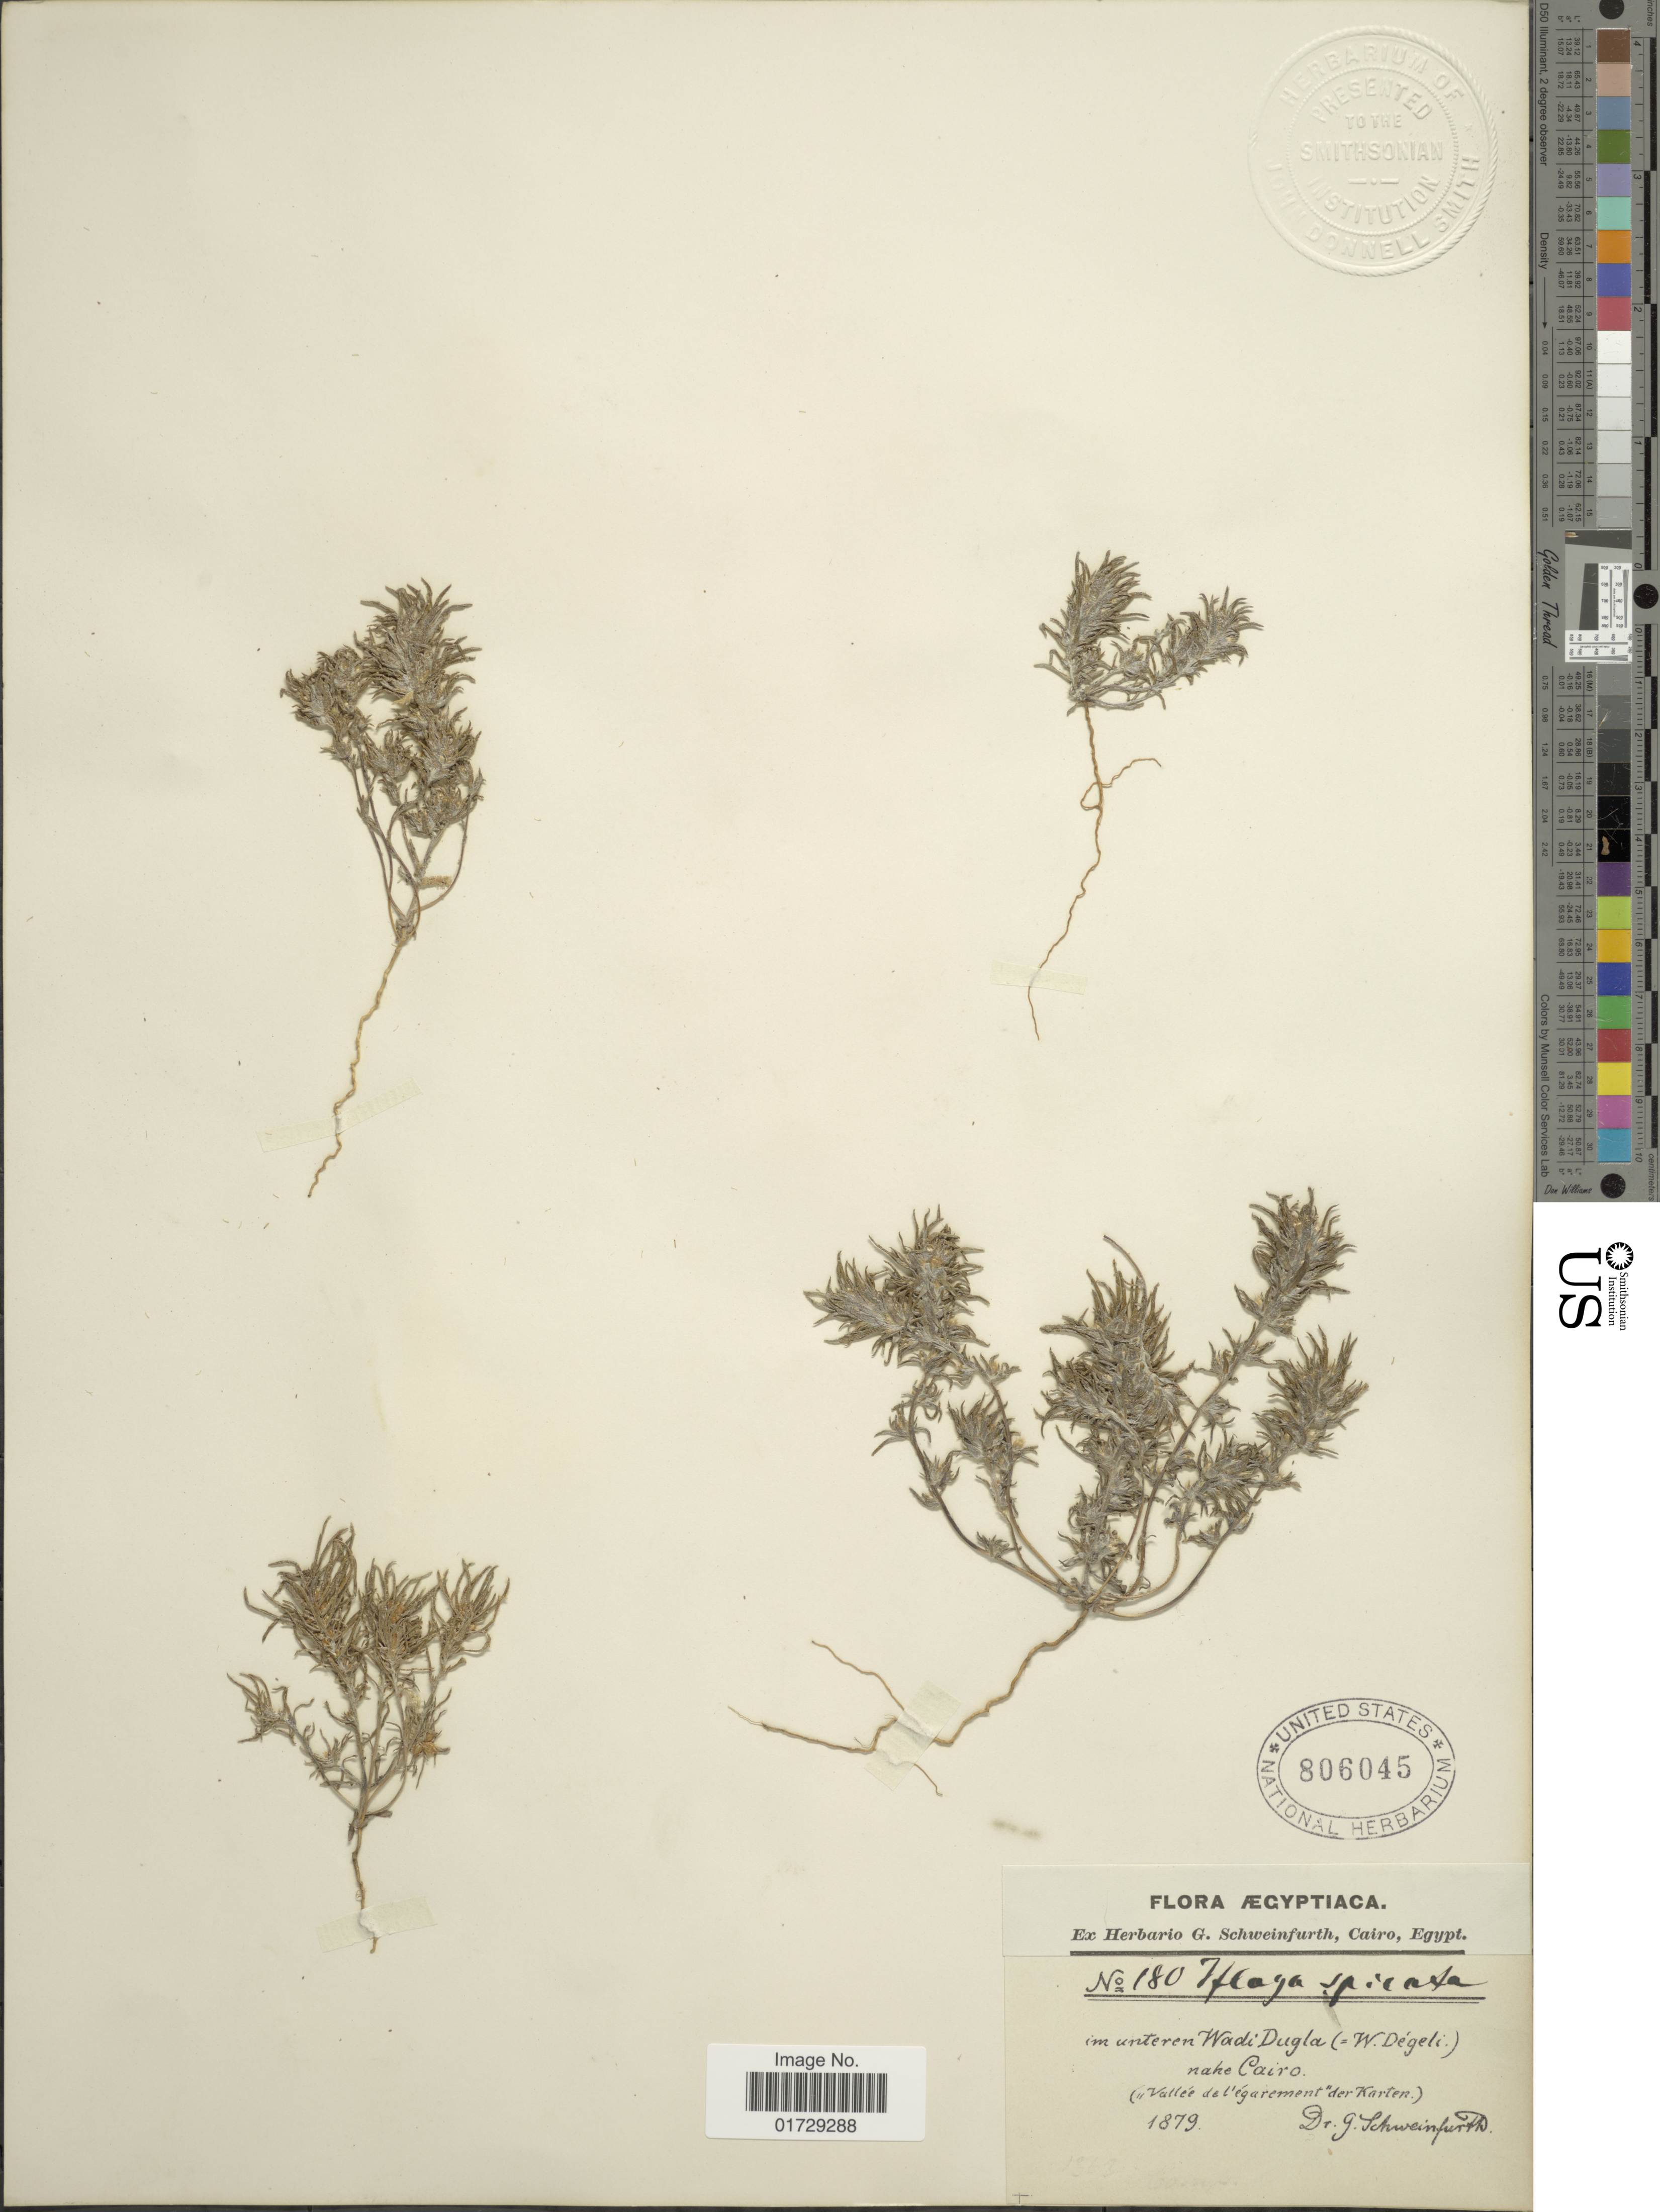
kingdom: Plantae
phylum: Tracheophyta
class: Magnoliopsida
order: Asterales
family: Asteraceae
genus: Ifloga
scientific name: Ifloga spicata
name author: (Forssk.) Sch. Bip.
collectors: G. A. Schweinfurth (herbarium)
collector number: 180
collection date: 1879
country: Egypt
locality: Nake Cairo (Vallee de l' egarement der Karten) [unsure placement]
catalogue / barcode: US 806045